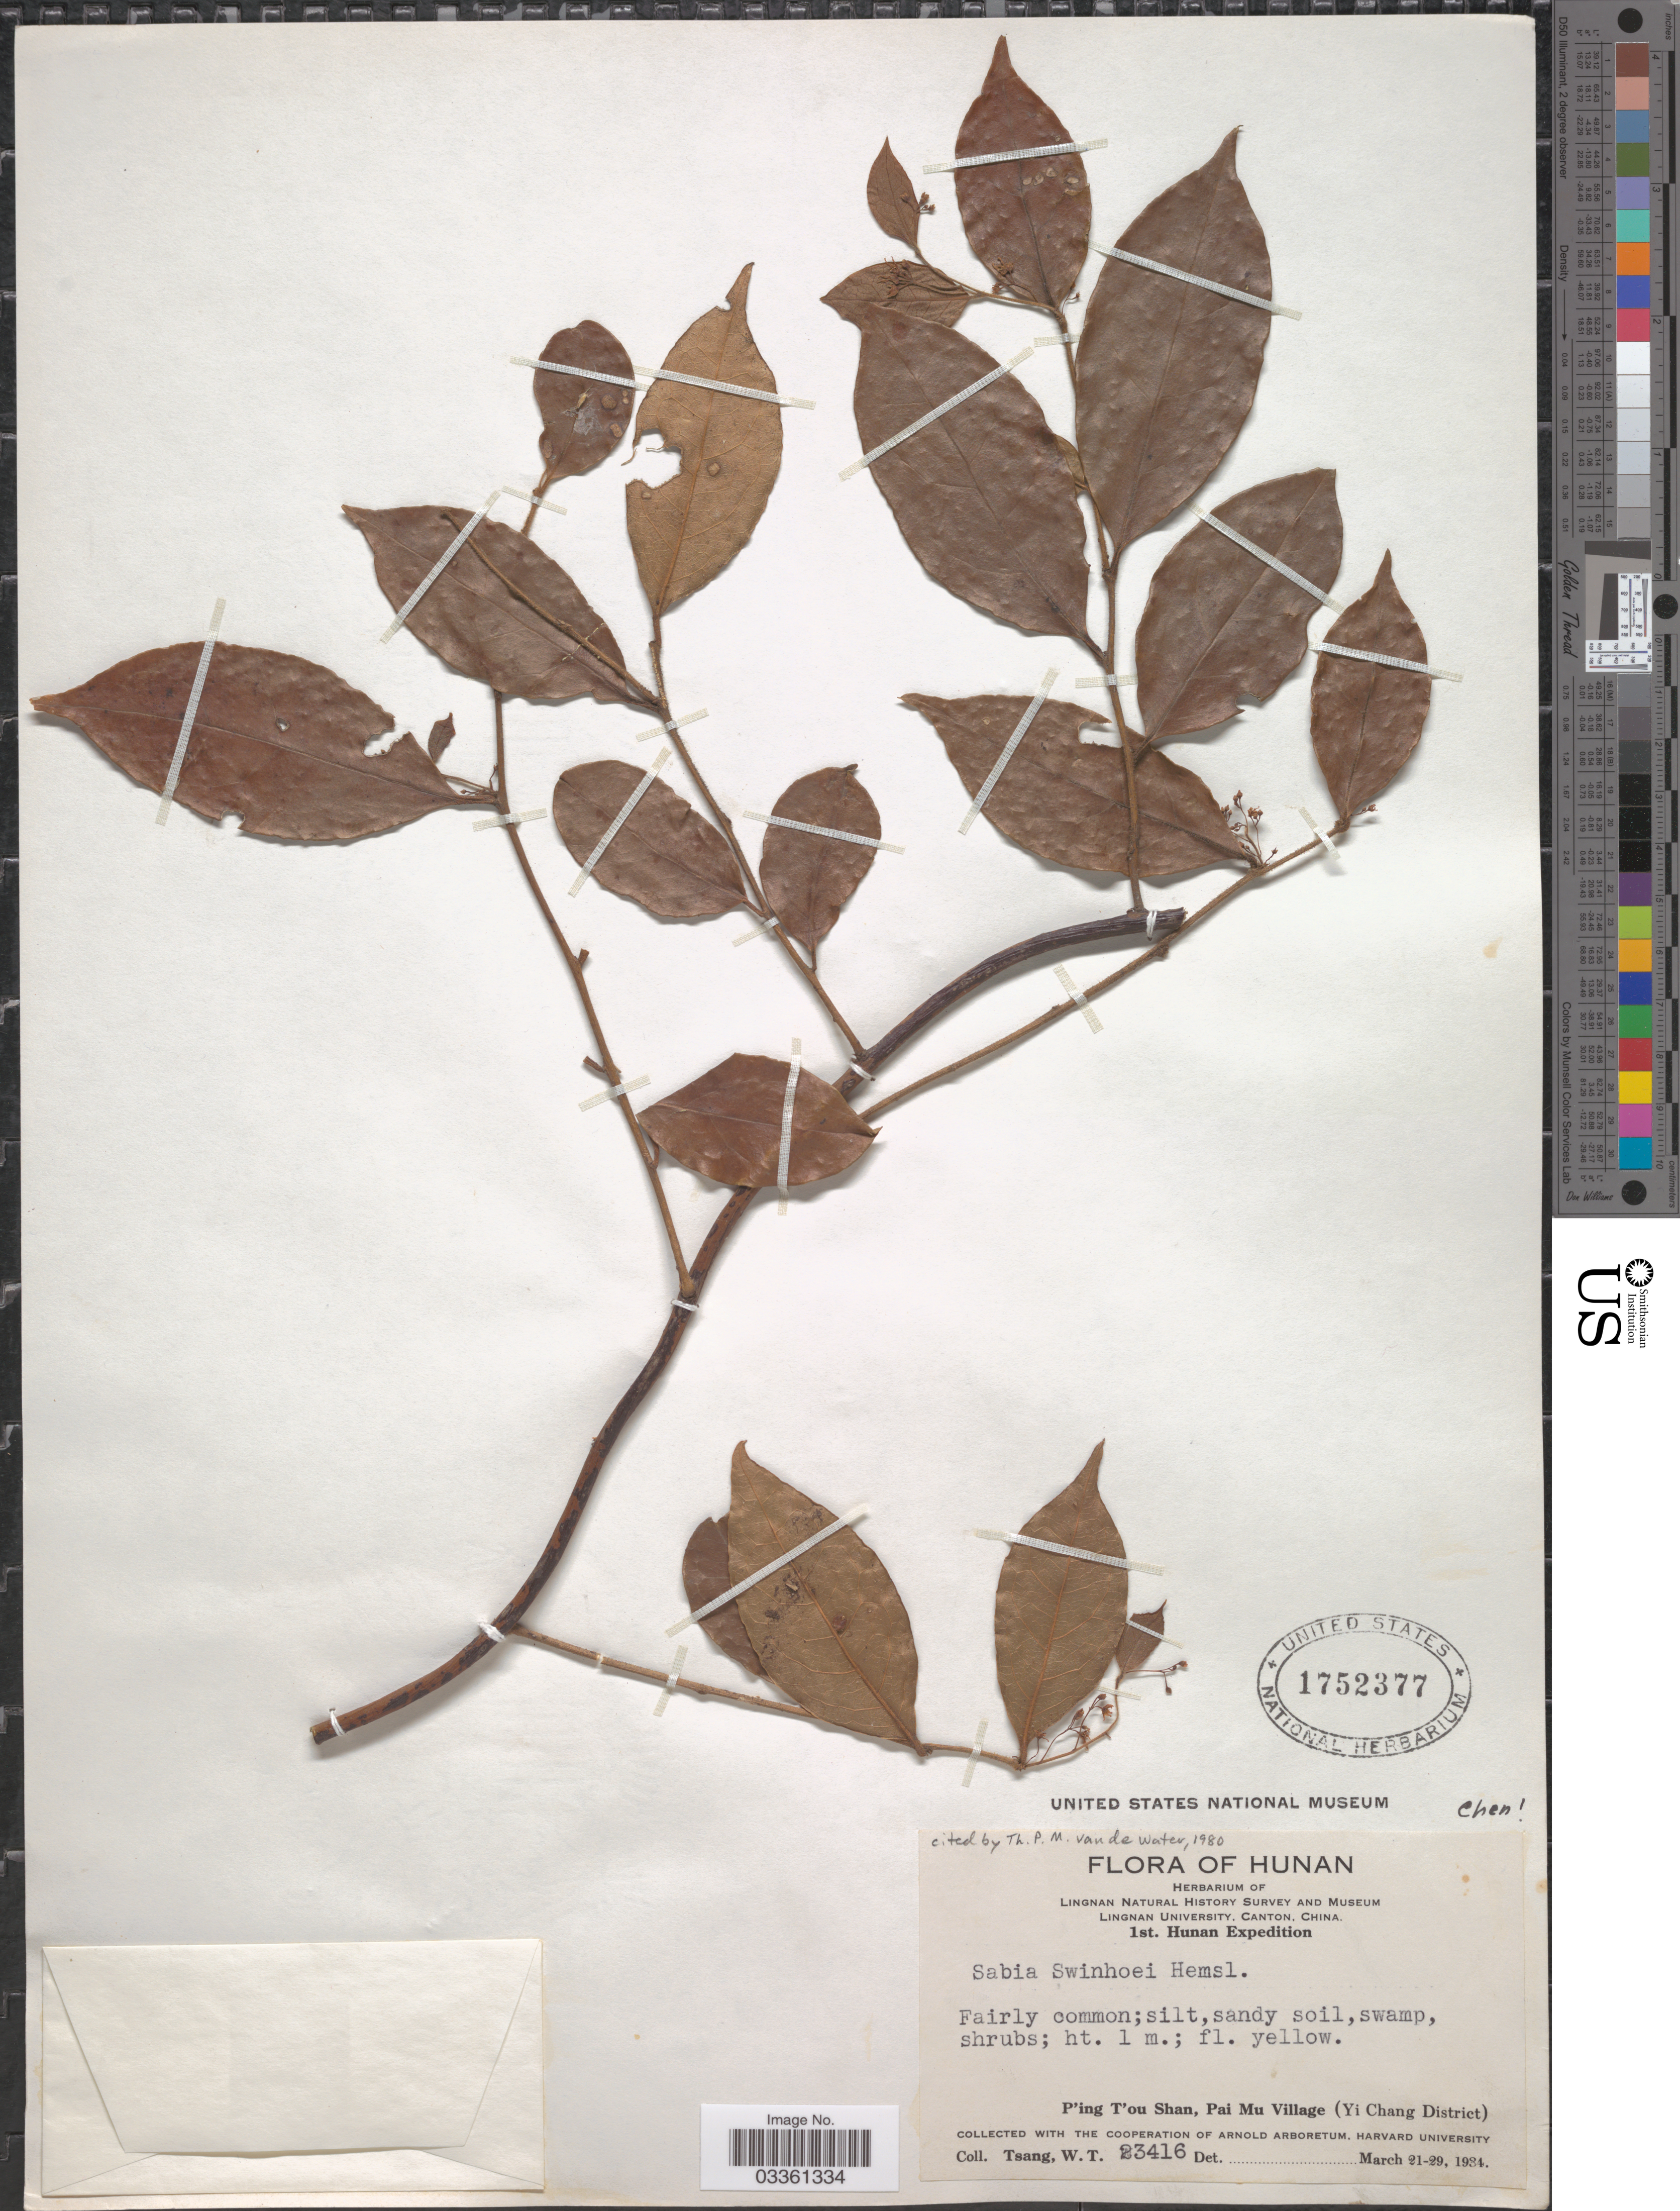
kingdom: Plantae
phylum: Tracheophyta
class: Magnoliopsida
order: Proteales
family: Sabiaceae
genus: Sabia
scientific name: Sabia swinhoei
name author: Hemsl.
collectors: W. T. Tsang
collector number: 23416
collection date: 1934-03-21/1934-03-29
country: China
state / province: Hunan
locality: P'ing T'ou Shan, Pai Mu Village (Yi Chang District).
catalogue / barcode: US 1752377